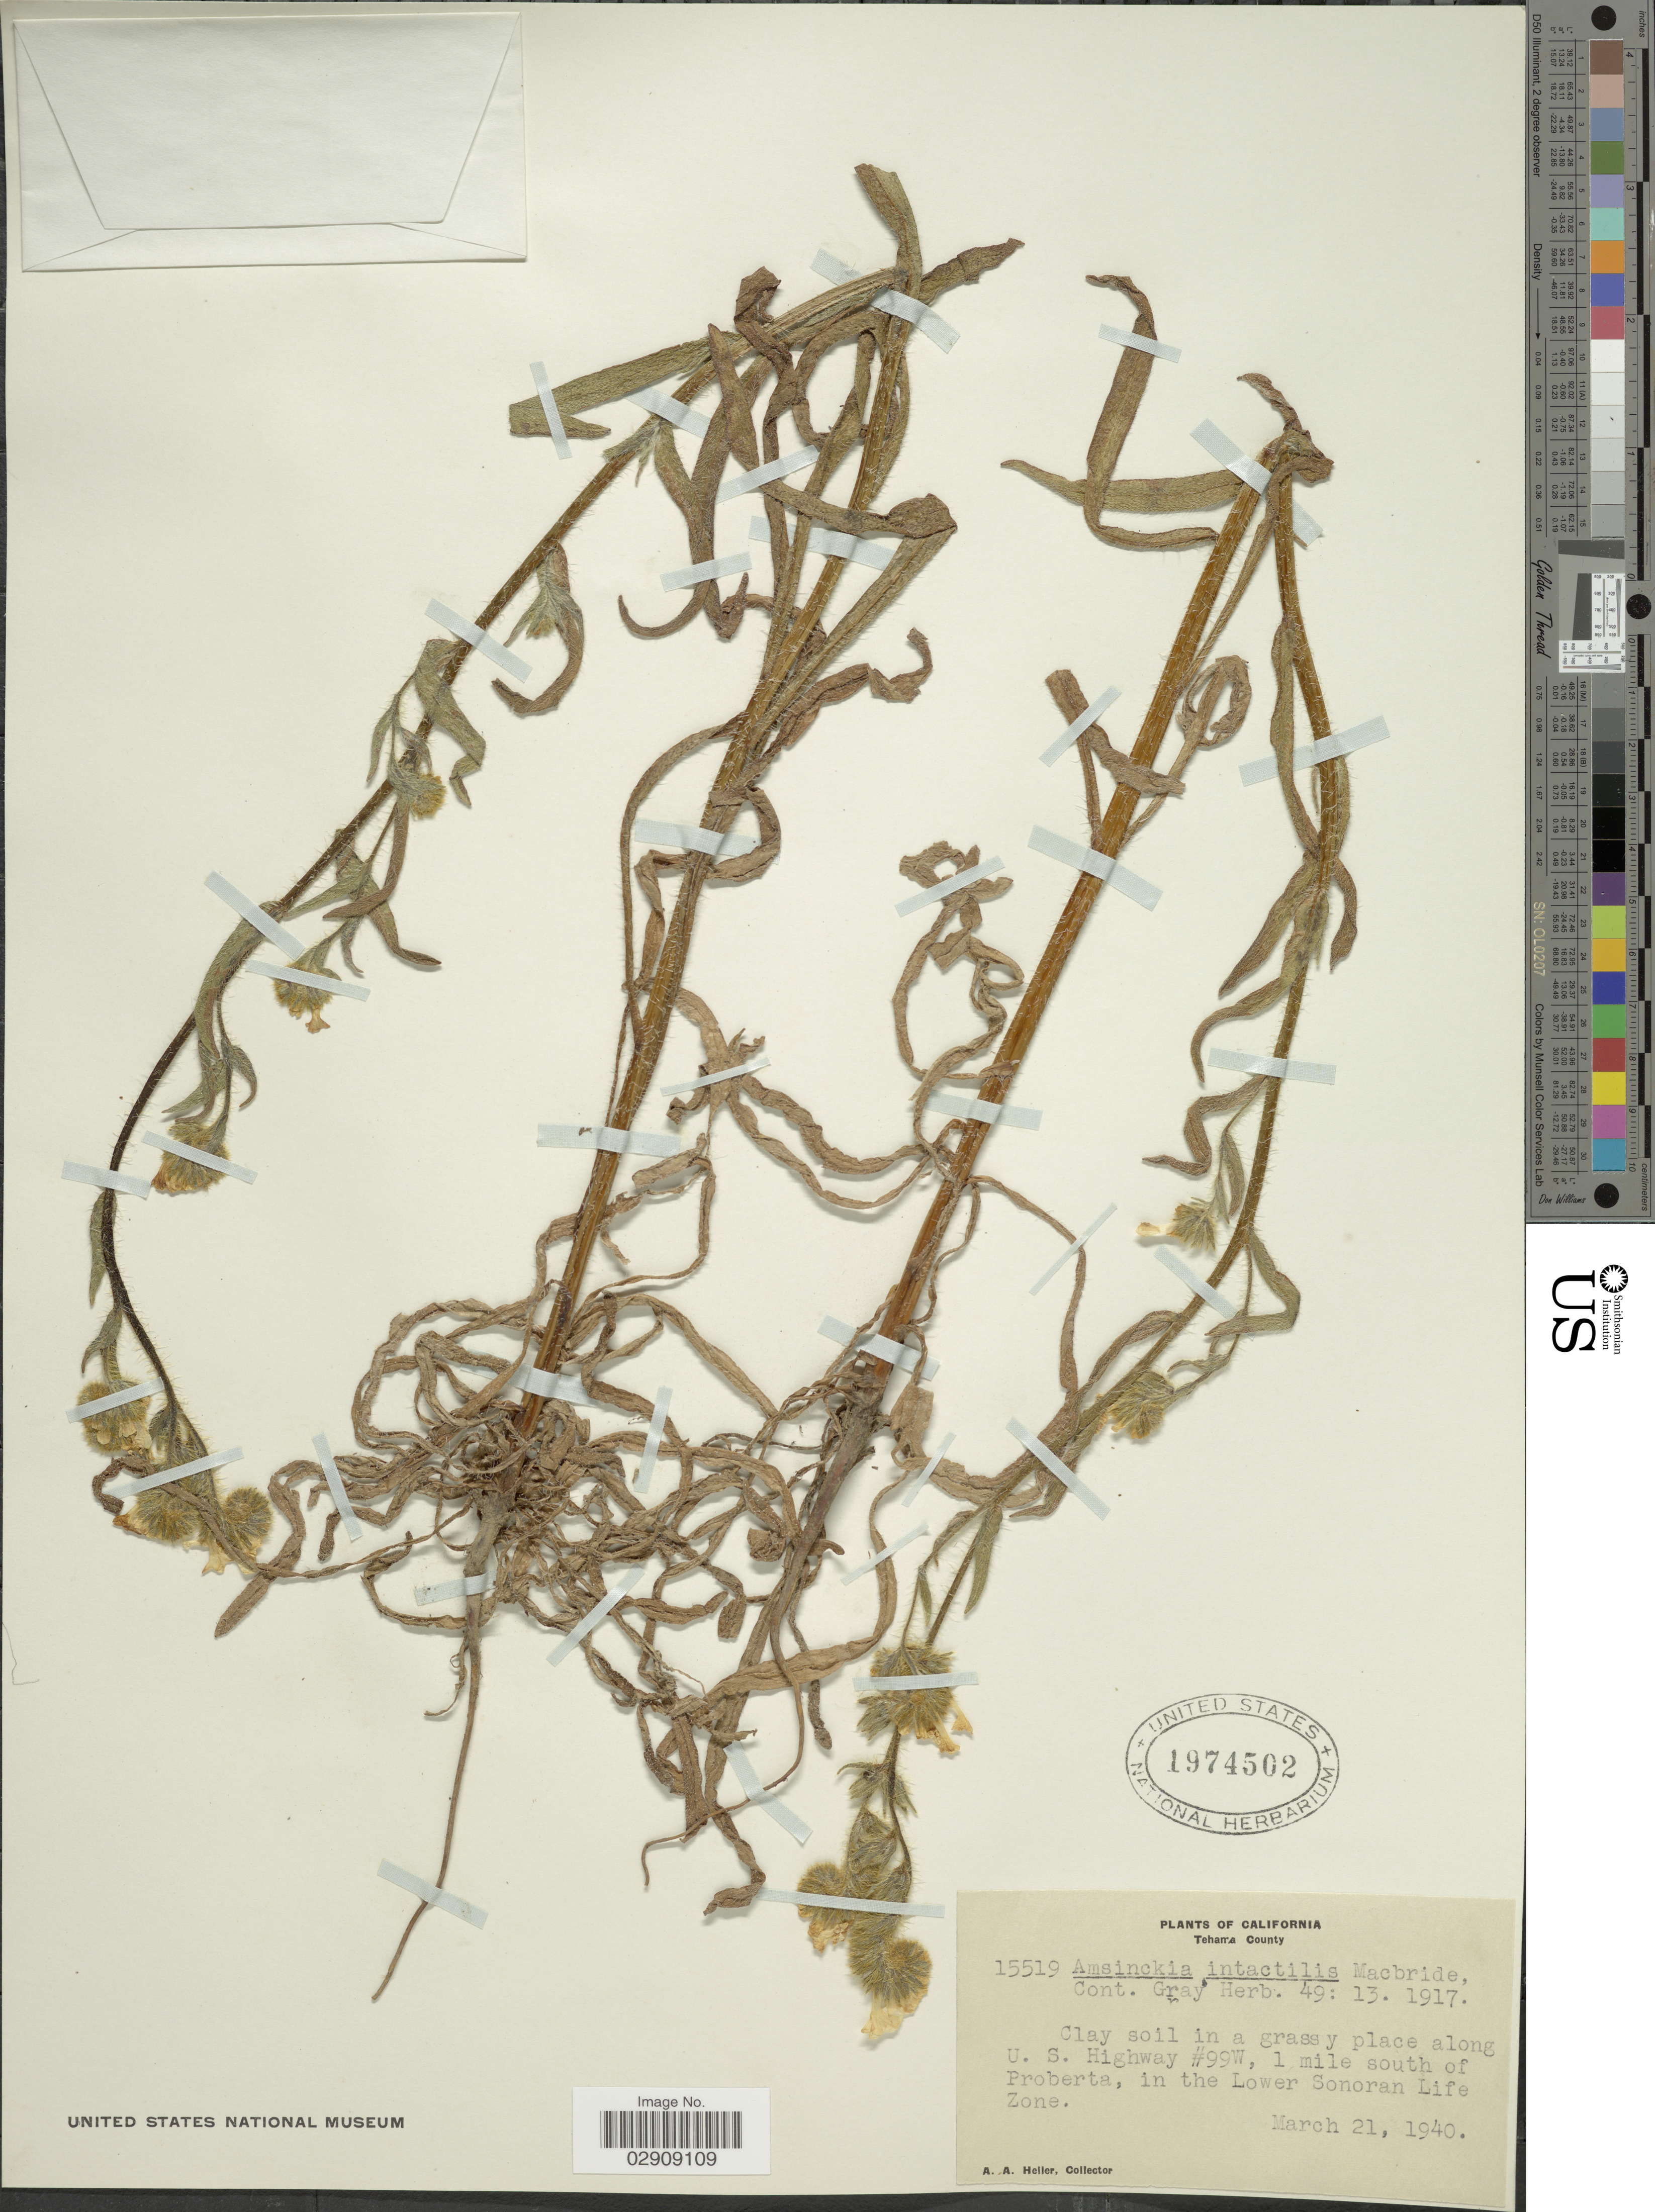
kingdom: Plantae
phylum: Tracheophyta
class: Magnoliopsida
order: Boraginales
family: Boraginaceae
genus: Amsinckia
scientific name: Amsinckia lycopsoides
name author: Lehm.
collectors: A. A. Heller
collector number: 15519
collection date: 1940-03-21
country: United States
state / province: California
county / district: Tehama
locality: Tehan'a County. Along U. S. Highway #99W, 1 mile south of Proberta, in the Lower Sonoran Life Zone.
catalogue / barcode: US 1974502